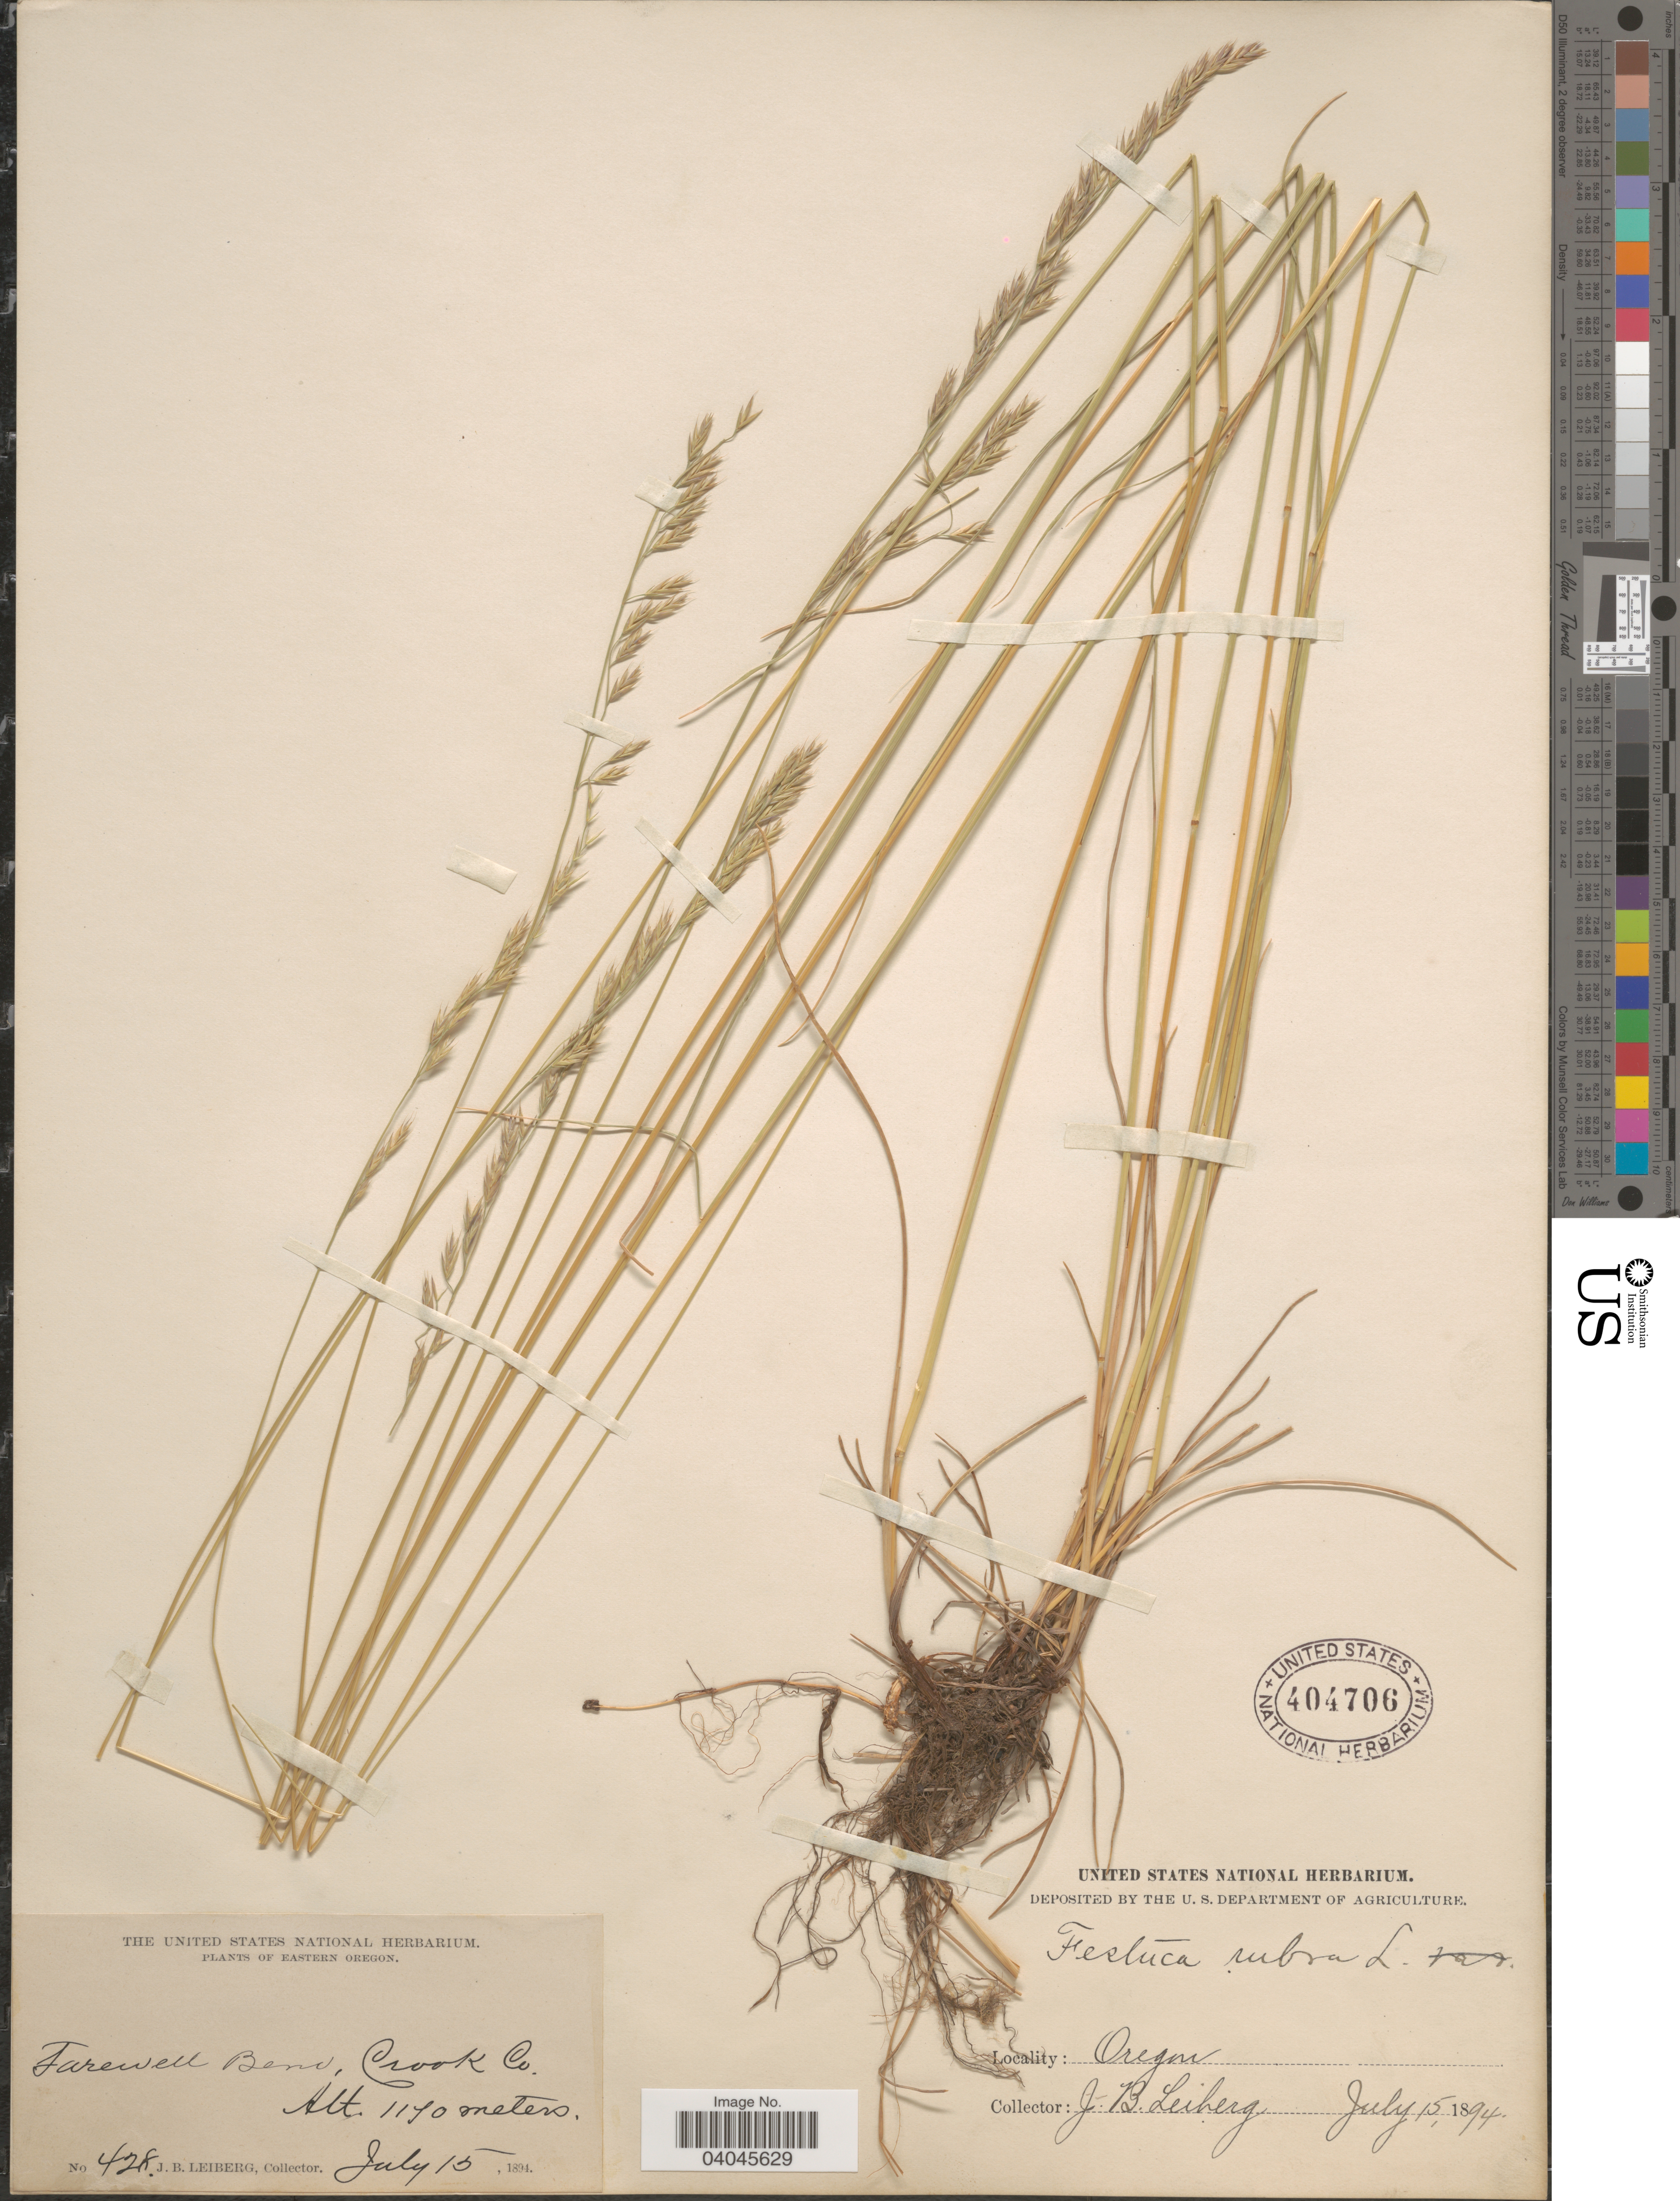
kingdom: Plantae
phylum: Tracheophyta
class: Liliopsida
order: Poales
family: Poaceae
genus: Festuca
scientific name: Festuca rubra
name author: L.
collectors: J. B. Leiberg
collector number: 428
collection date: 1894-07-15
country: United States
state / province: Oregon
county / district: Crook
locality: Eastern Oregon. Farewell Bend, Crook Co.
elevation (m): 1170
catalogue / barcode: US 404706